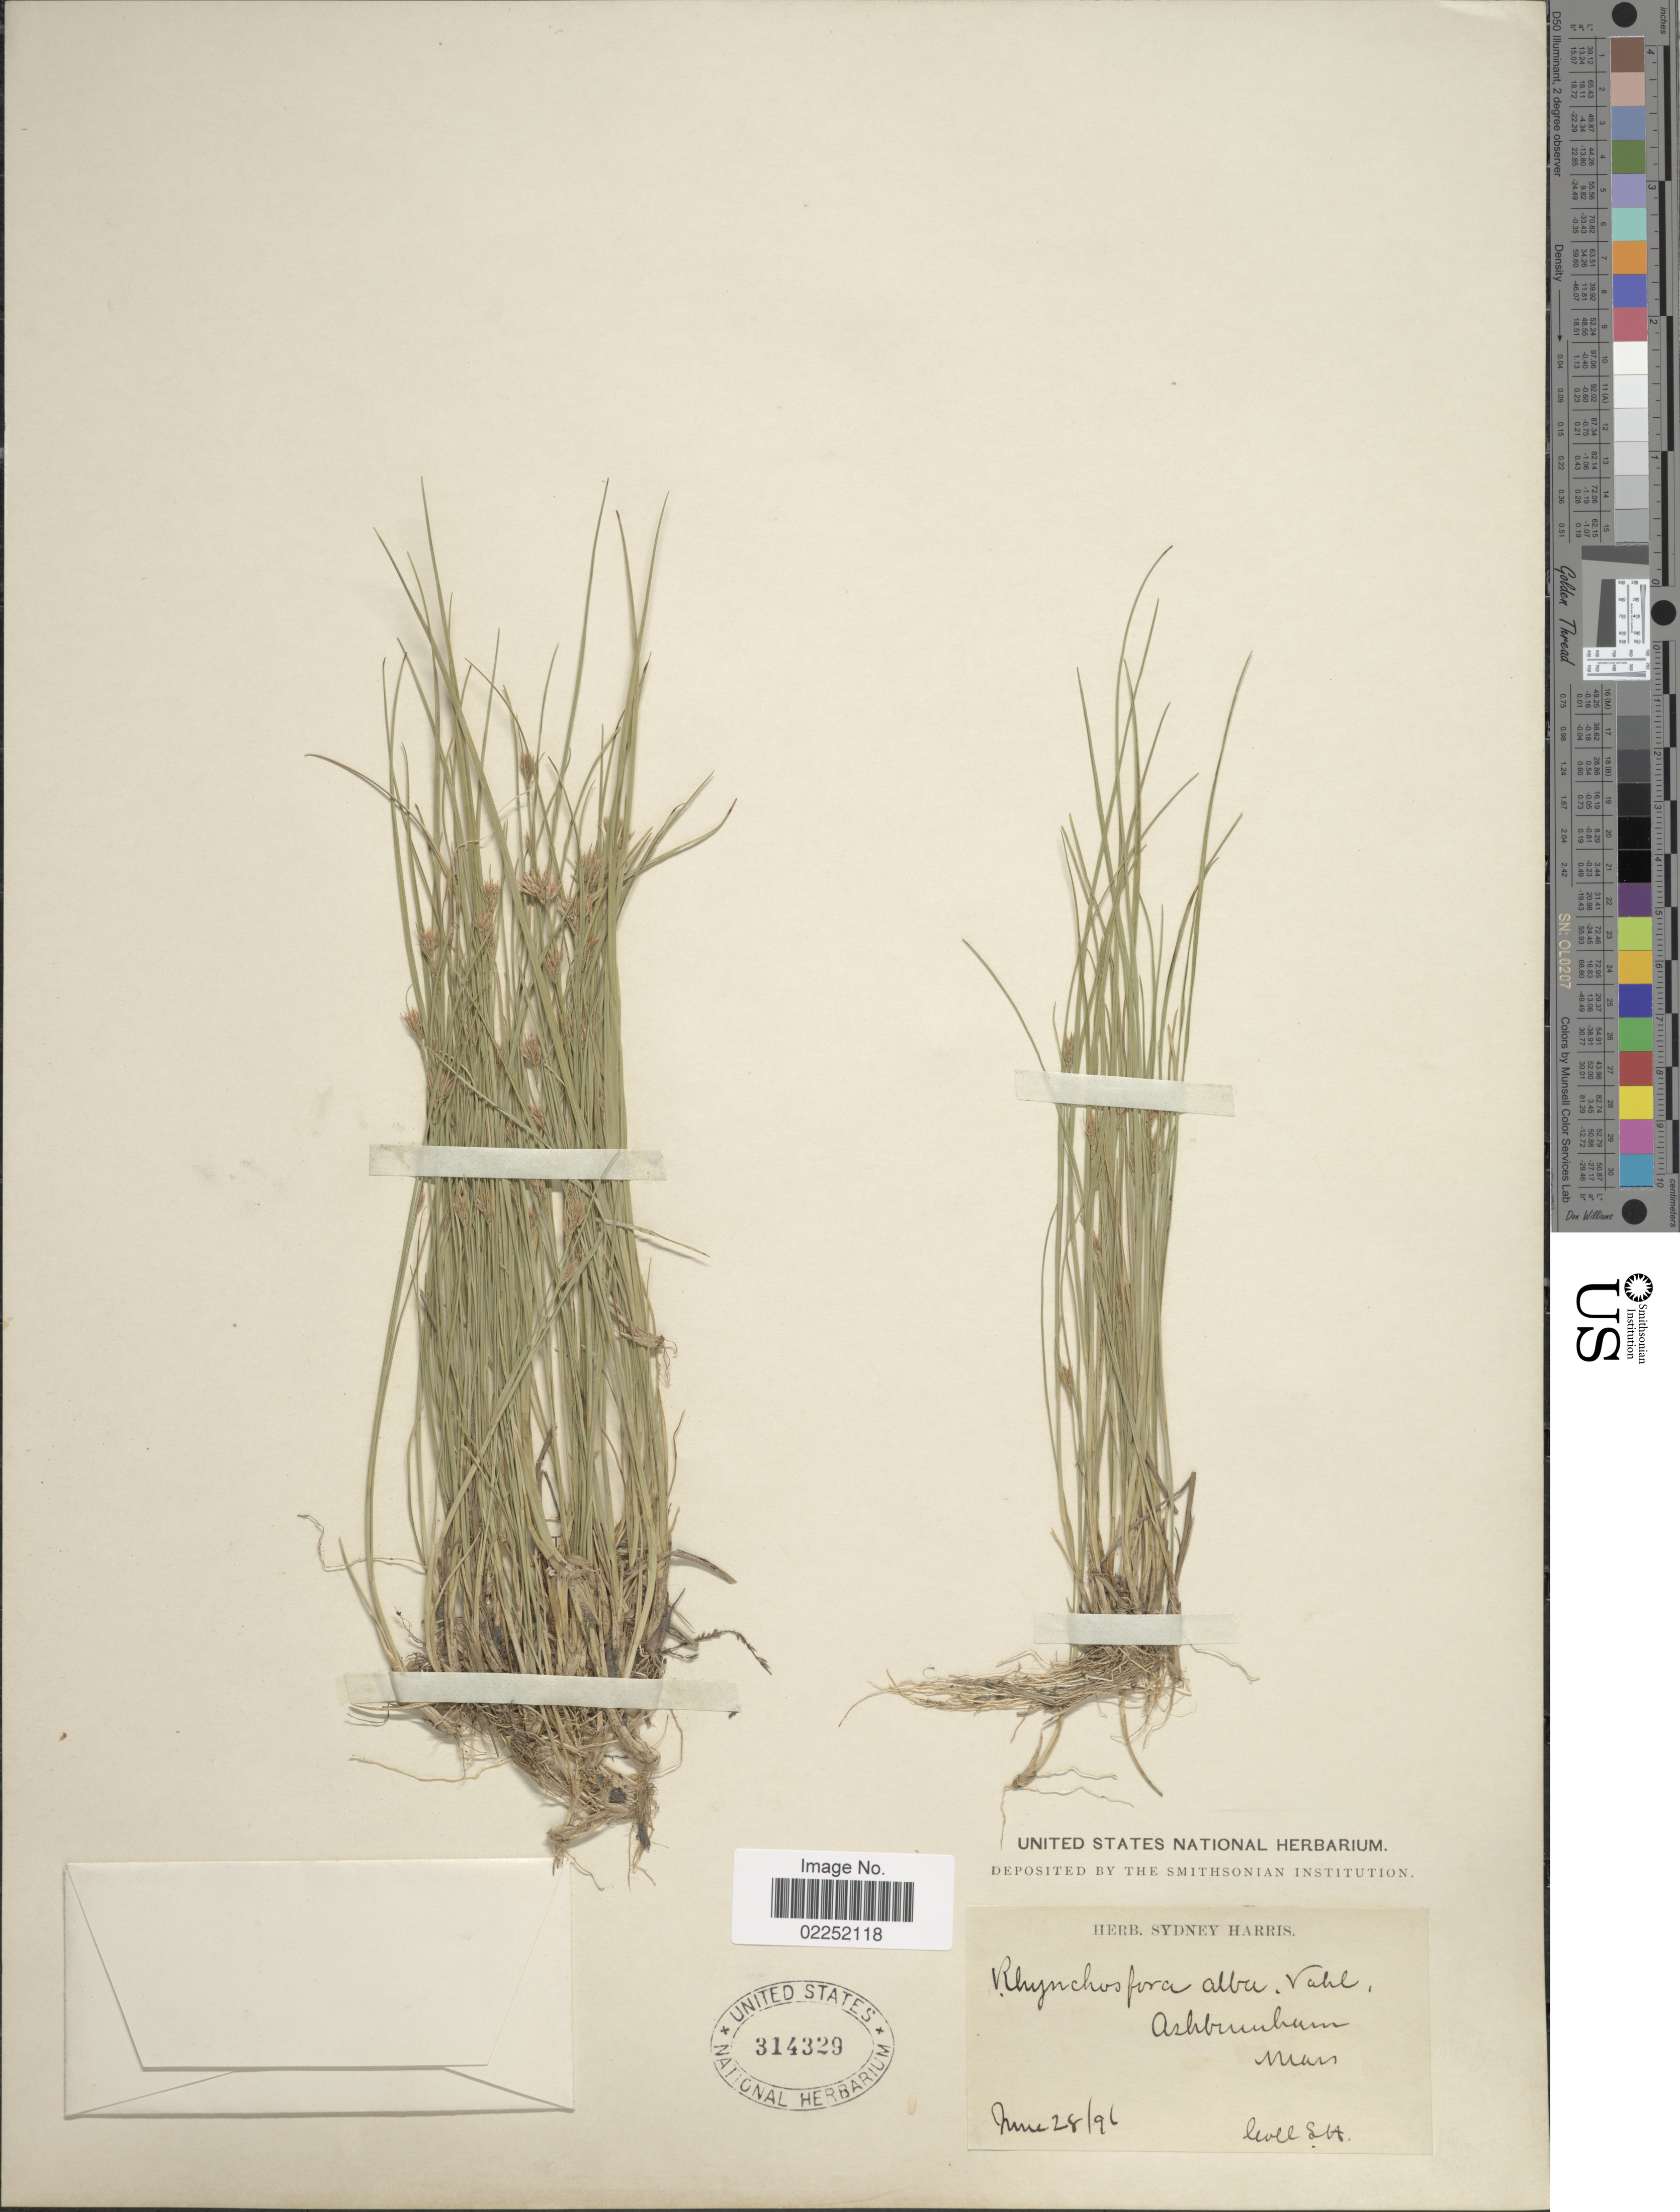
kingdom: Plantae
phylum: Tracheophyta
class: Liliopsida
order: Poales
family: Cyperaceae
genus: Rhynchospora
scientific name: Rhynchospora alba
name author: (L.) Vahl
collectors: S. Harris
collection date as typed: Transcribed d/m/y: 28/6/96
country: United States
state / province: Massachusetts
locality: Ashburnham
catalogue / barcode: US 314329